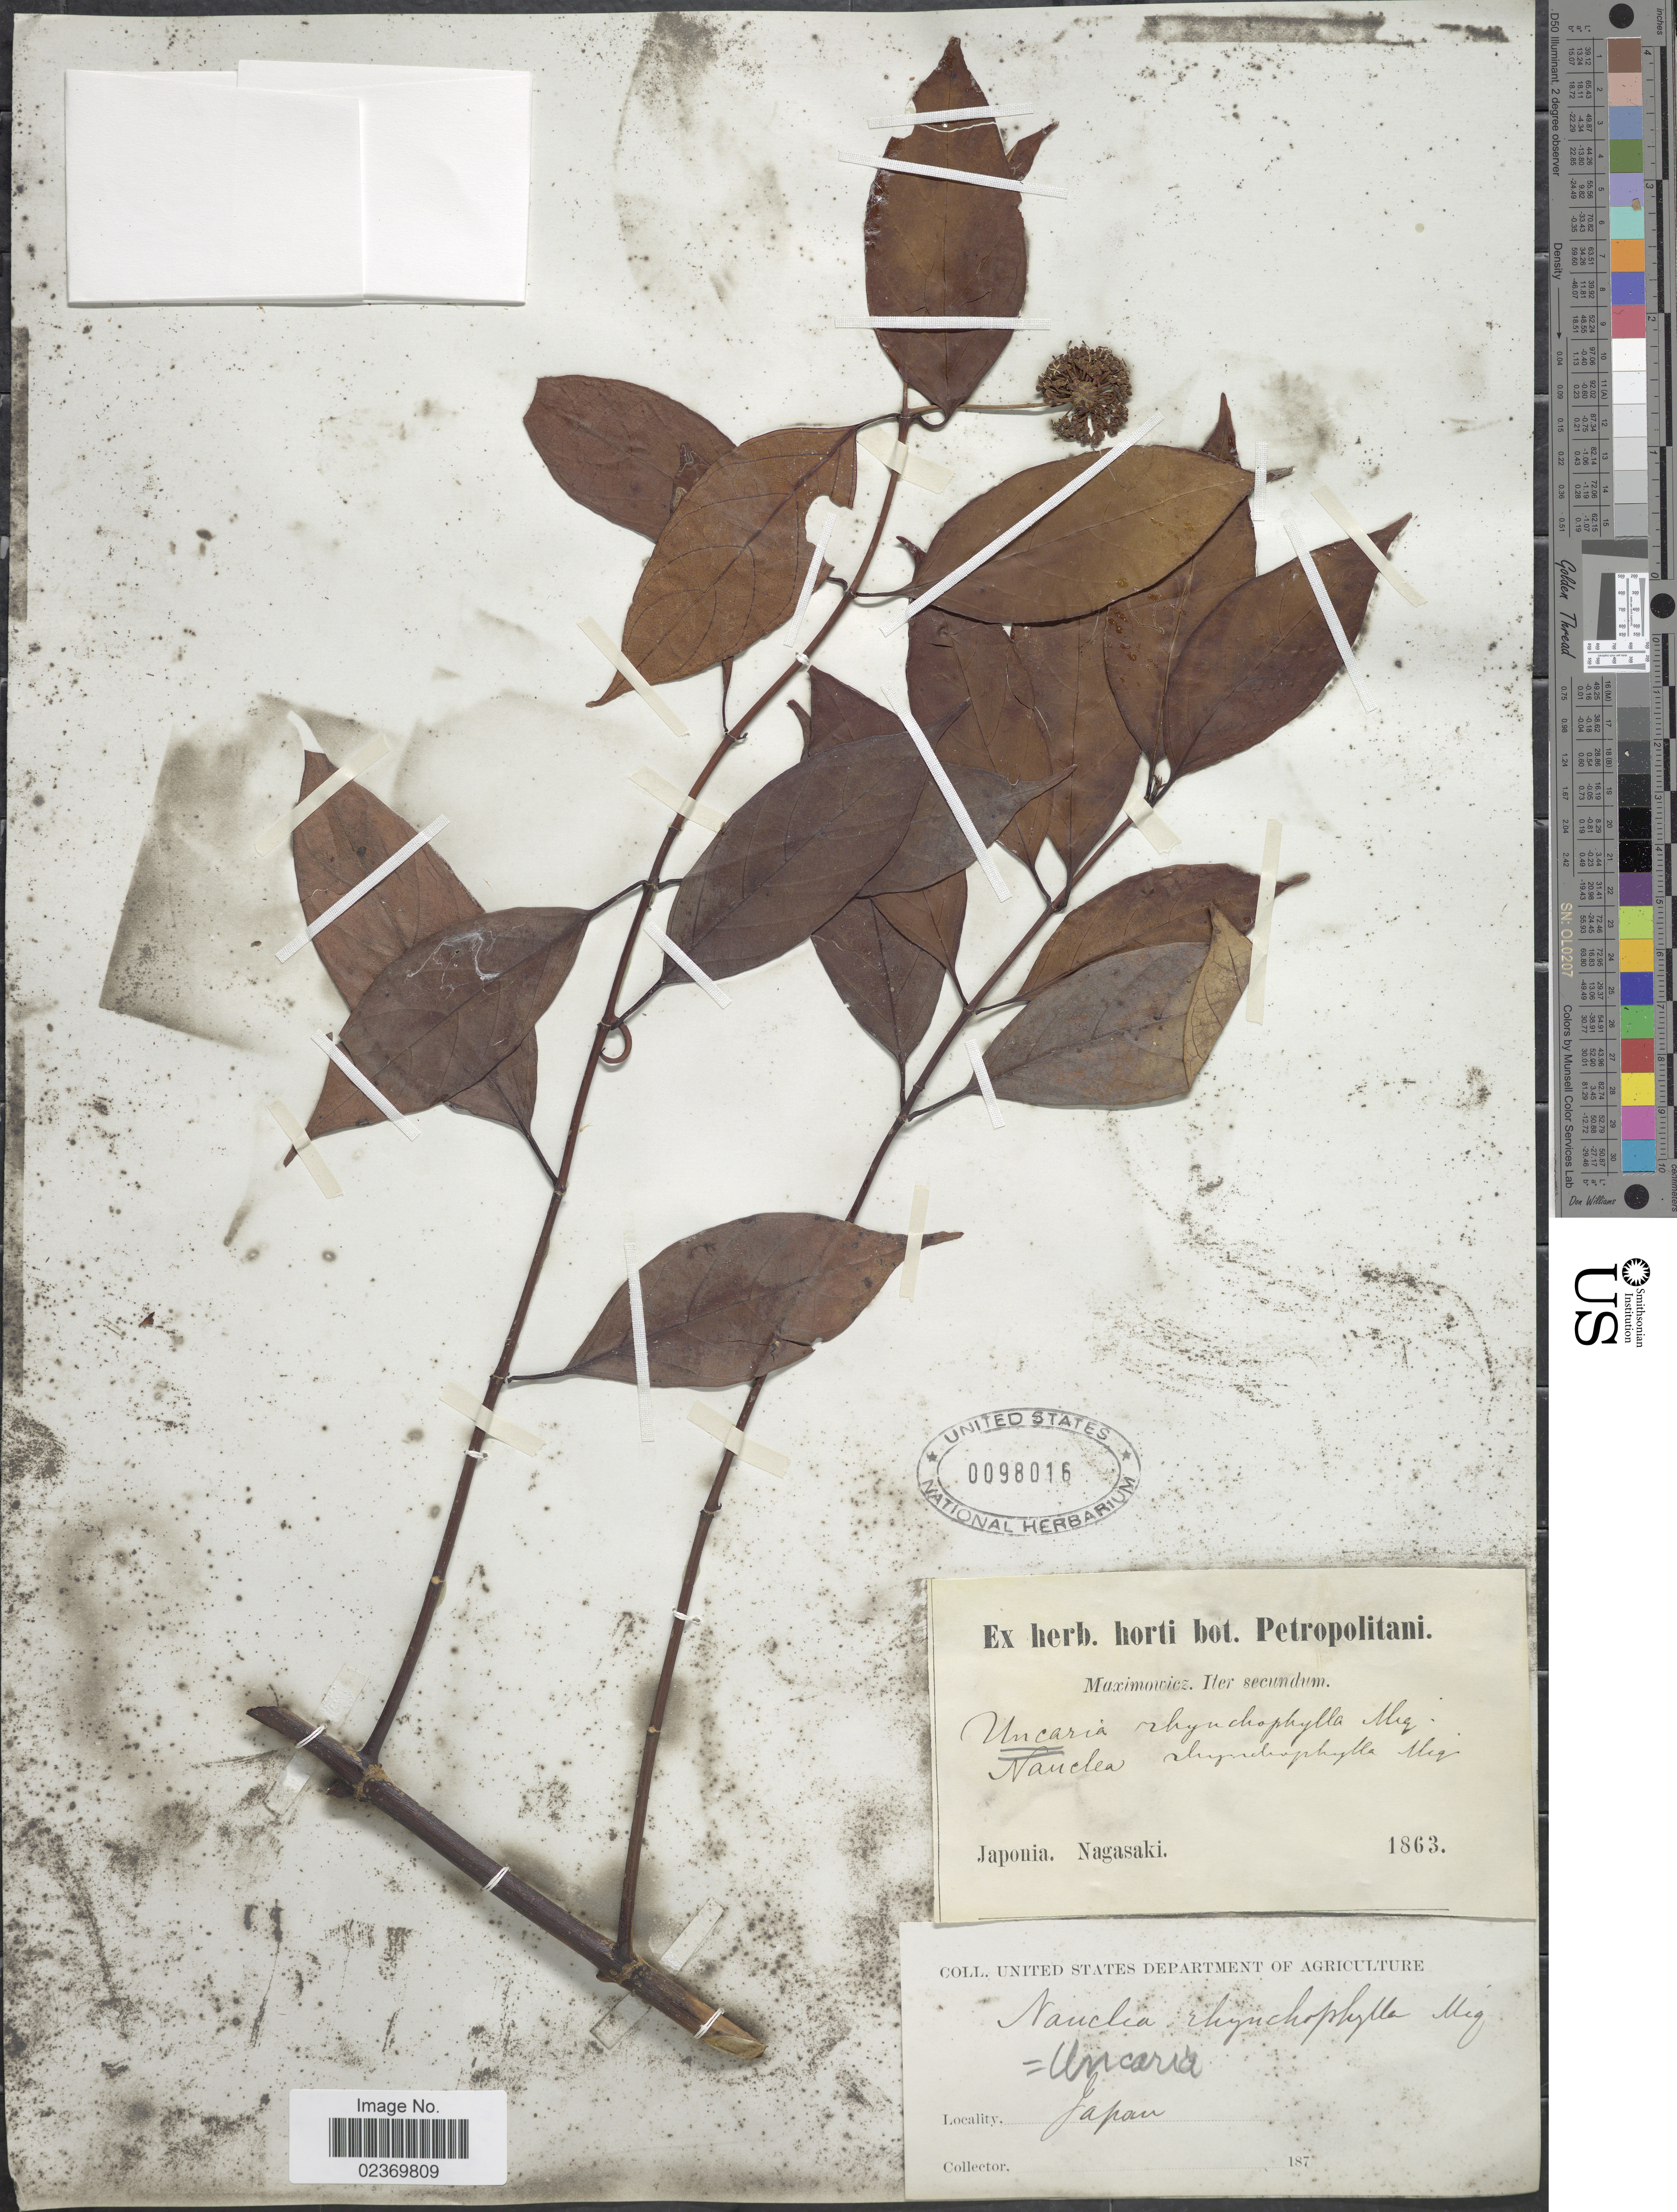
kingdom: Plantae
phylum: Tracheophyta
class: Magnoliopsida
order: Gentianales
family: Rubiaceae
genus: Uncaria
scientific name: Uncaria rhynchophylla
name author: (Miq.) Miq. ex Havil.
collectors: -. Maximowicz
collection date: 1863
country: Japan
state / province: Nagasaki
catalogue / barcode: US 98016